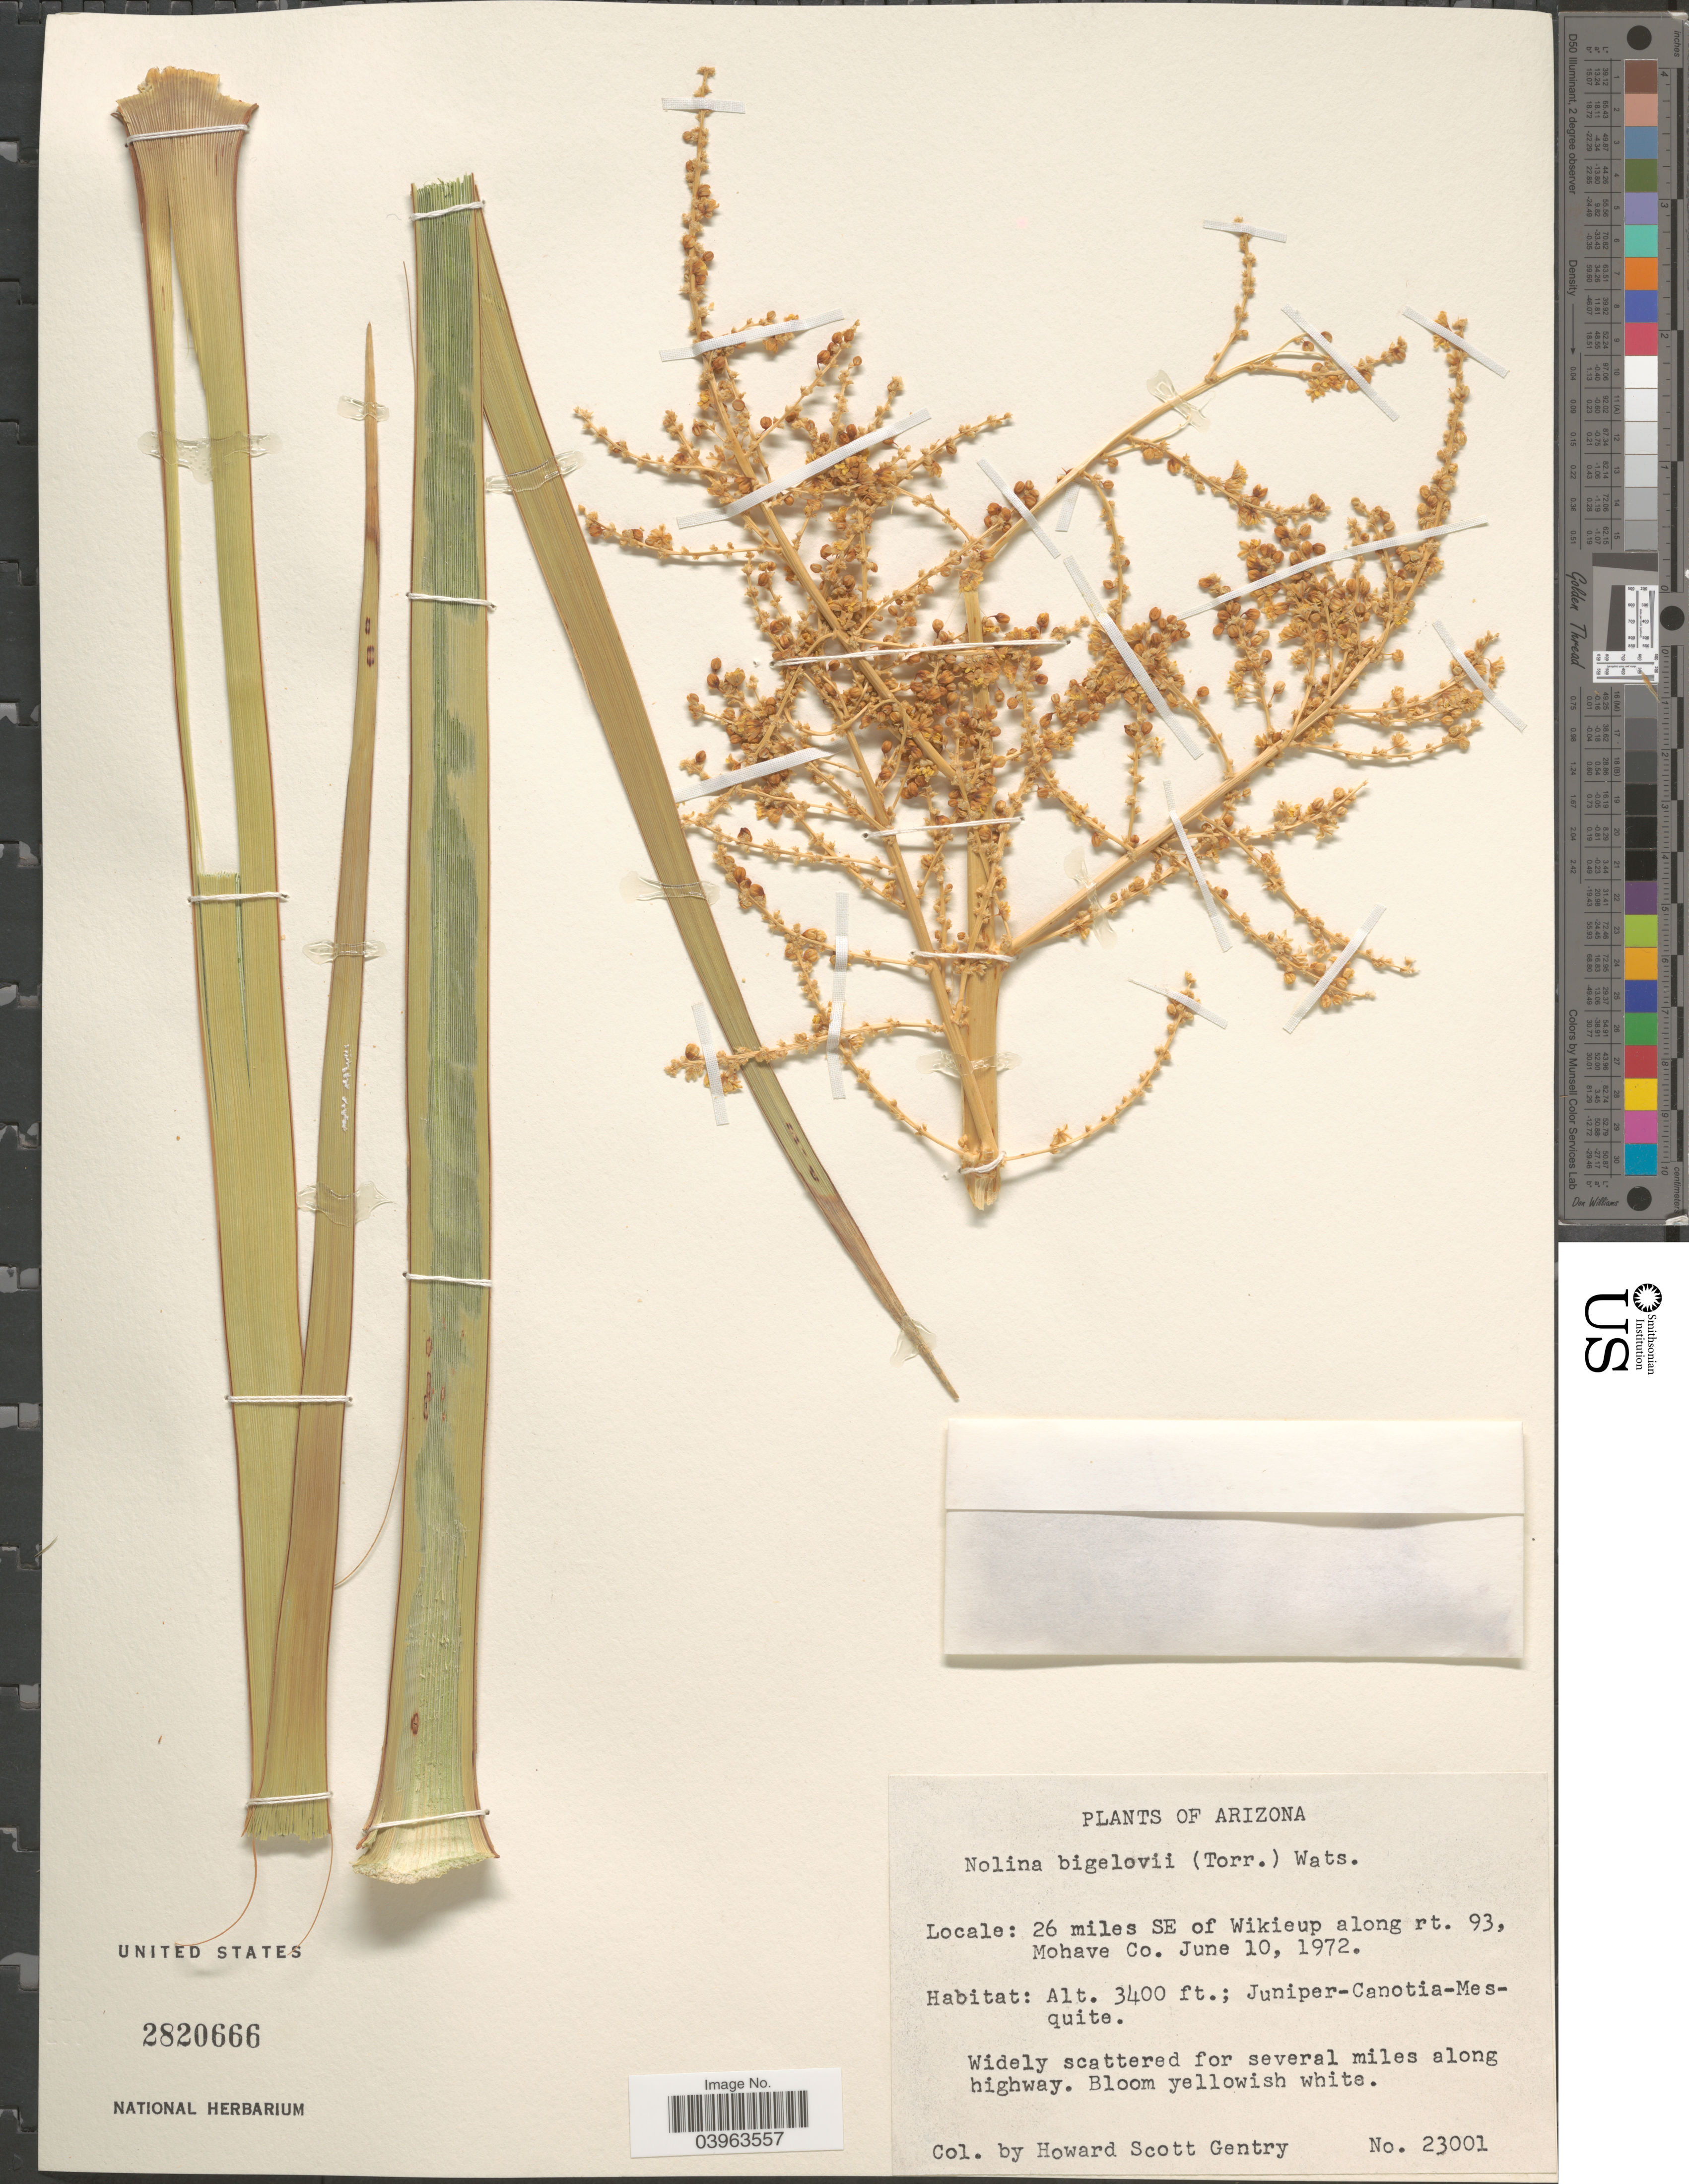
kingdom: Plantae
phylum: Tracheophyta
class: Liliopsida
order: Asparagales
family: Asparagaceae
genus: Nolina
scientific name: Nolina bigelovii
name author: (Torr.) S. Watson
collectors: H. S. Gentry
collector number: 23001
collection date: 1972-06-10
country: United States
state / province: Arizona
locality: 26 miles SE of Wikieup along rt. 93, Mohave Co.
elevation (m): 1036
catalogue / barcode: US 2820666